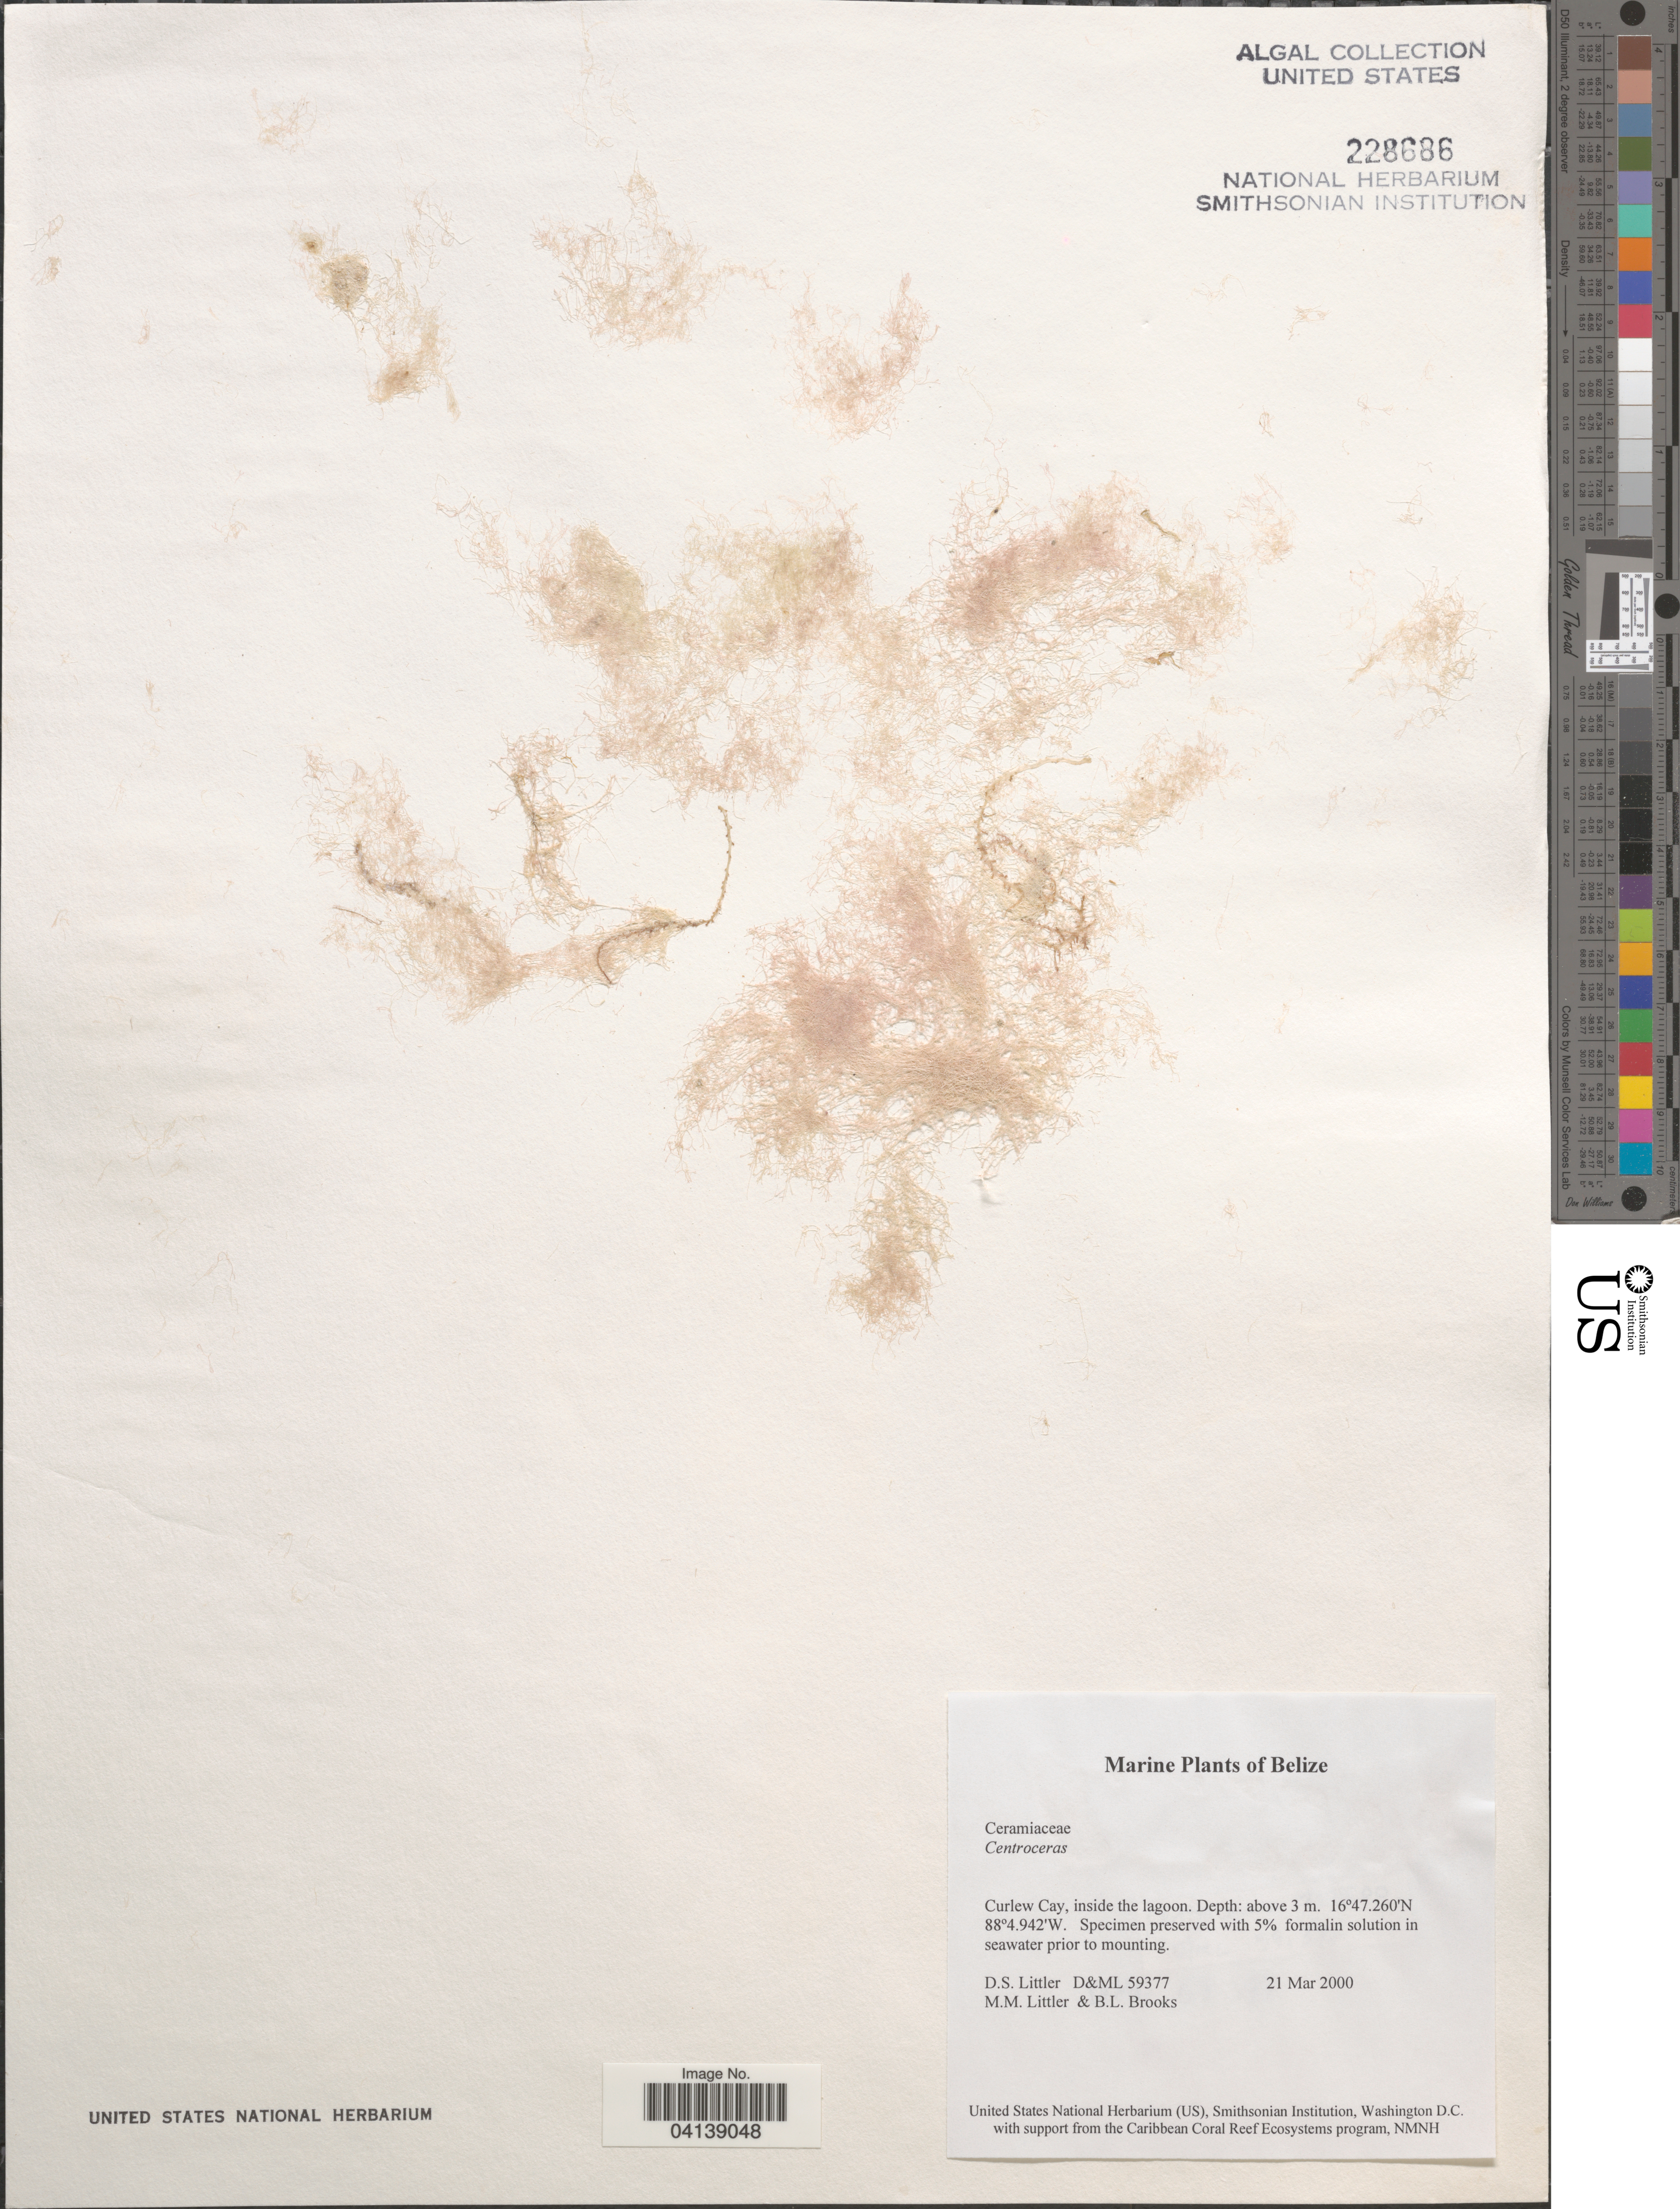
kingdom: Plantae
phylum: Rhodophyta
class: Florideophyceae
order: Ceramiales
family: Ceramiaceae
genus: Centroceras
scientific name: Centroceras sp.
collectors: D. S. Littler & B. Brooks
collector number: D&ML 59377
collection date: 2000-03-21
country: Belize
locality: Curlew Cay, inside the lagoon.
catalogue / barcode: US 228686